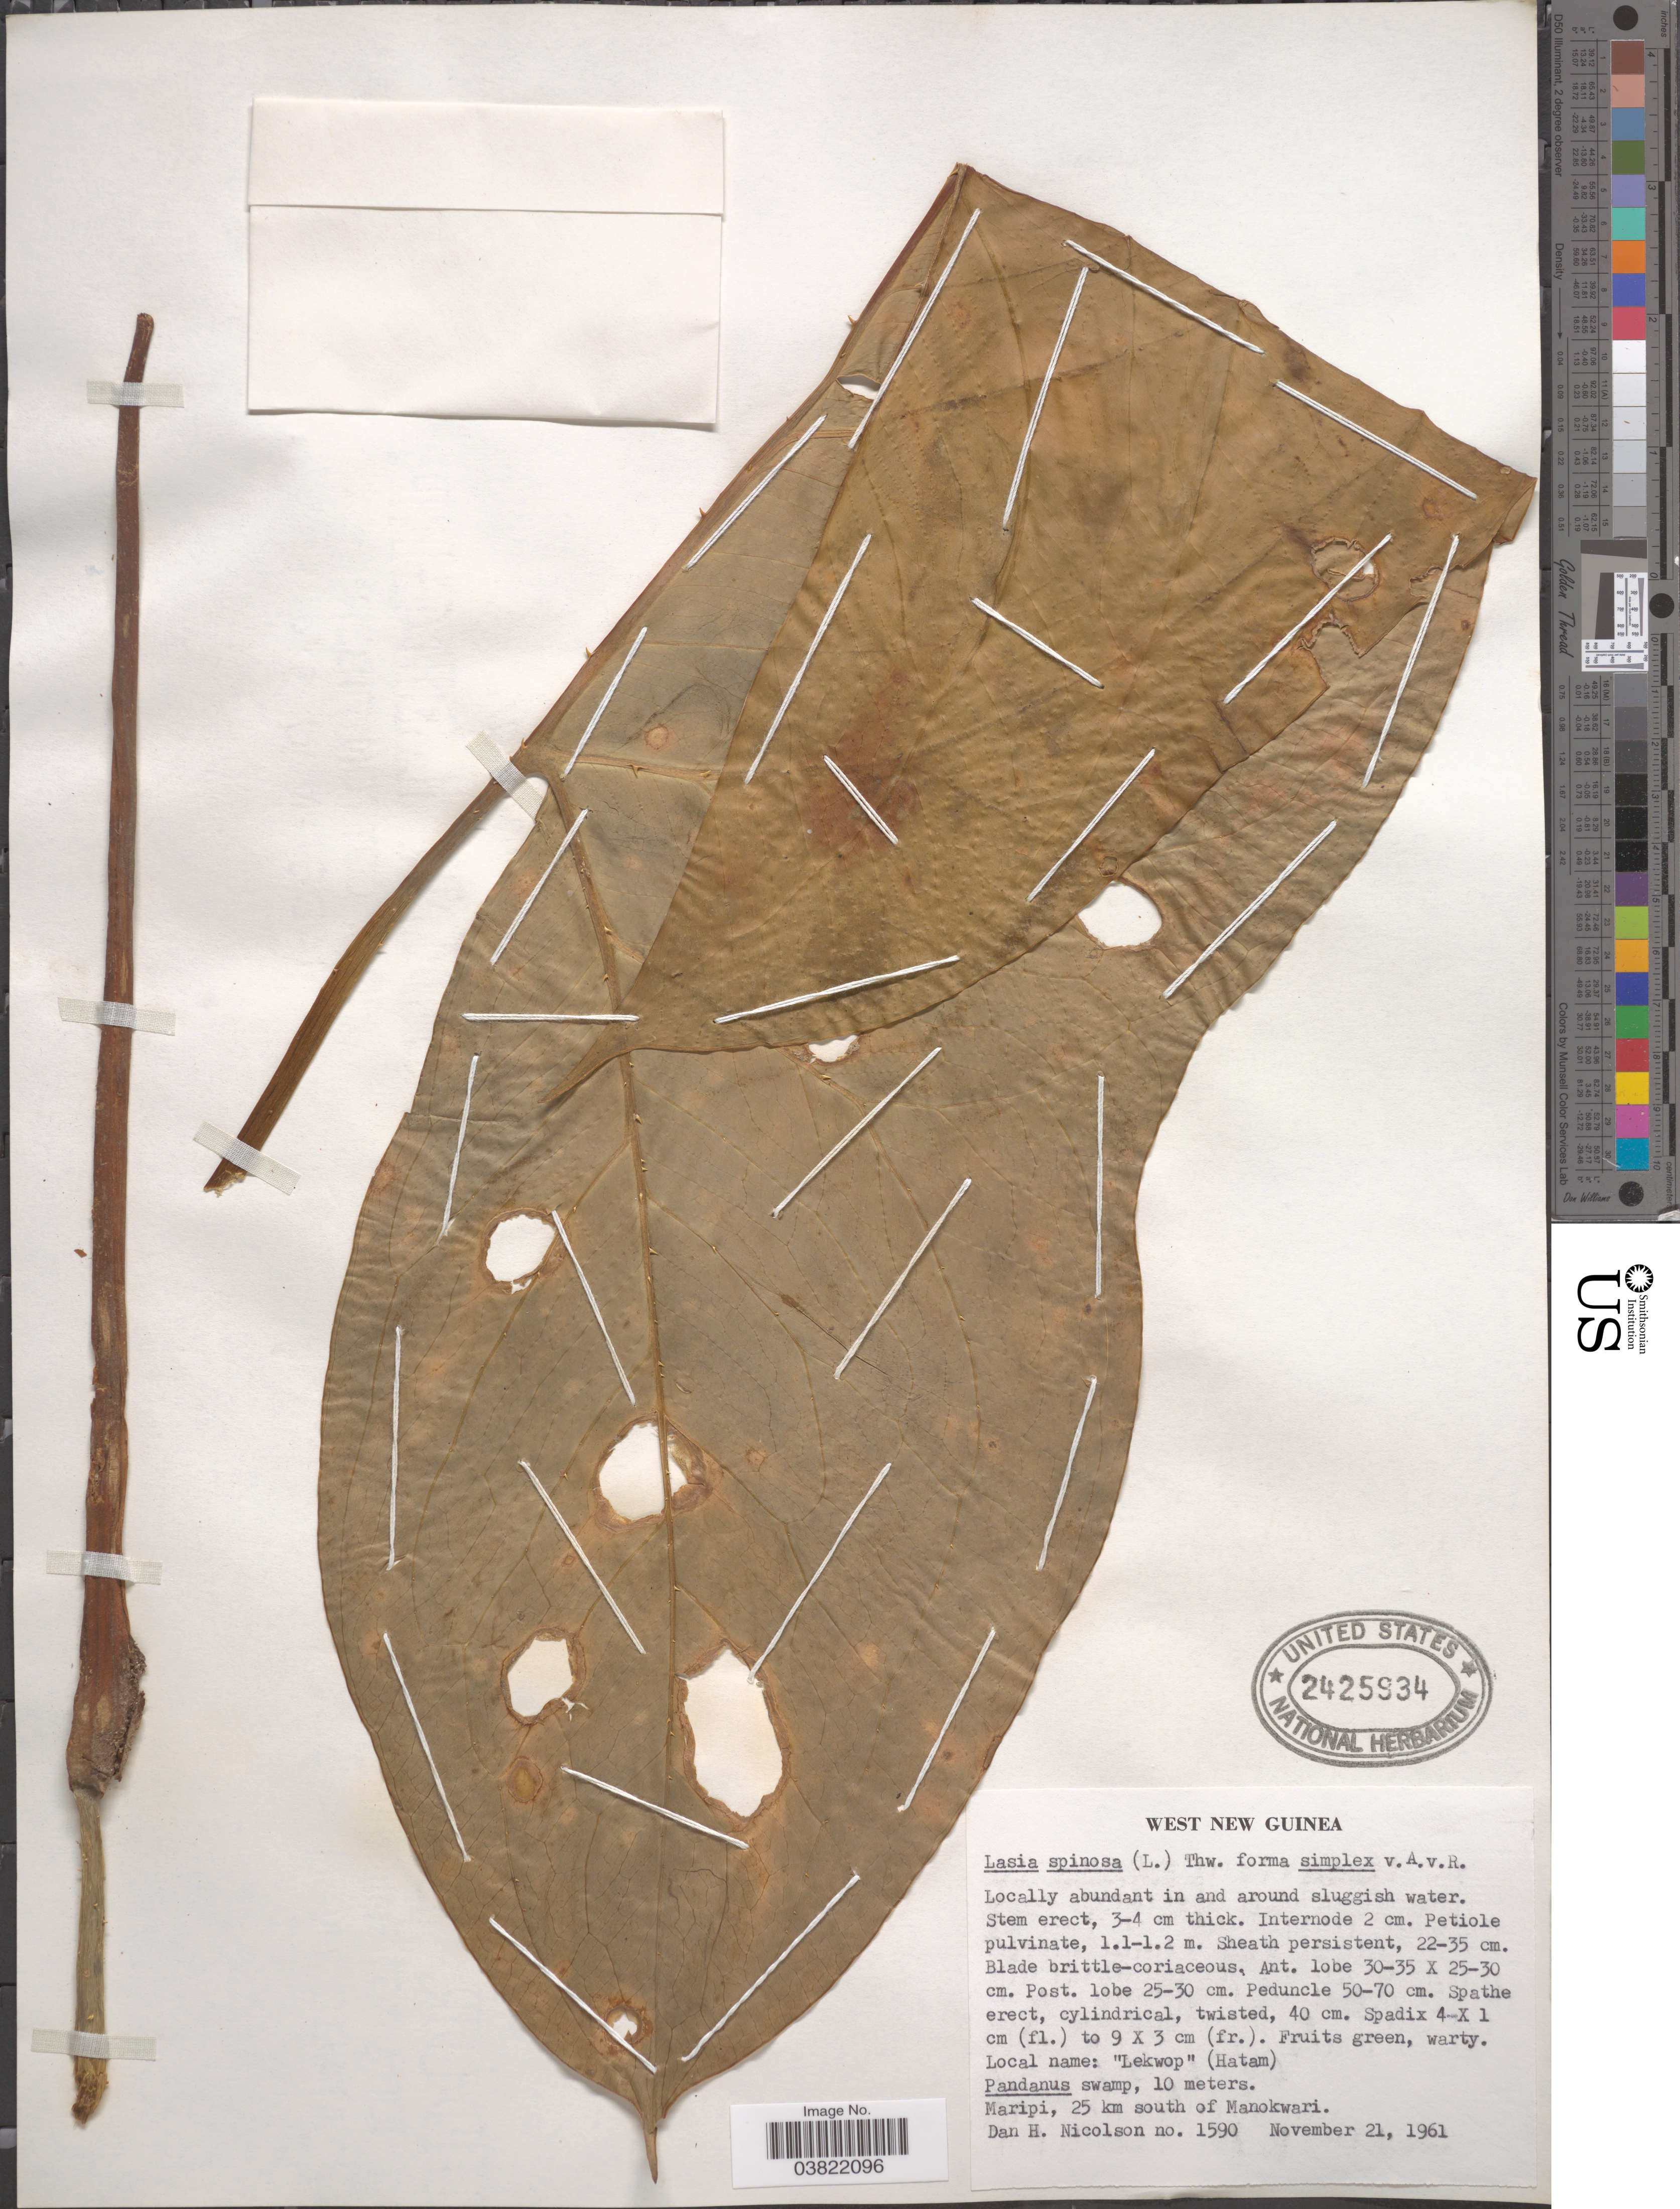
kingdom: Plantae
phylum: Tracheophyta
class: Liliopsida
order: Alismatales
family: Araceae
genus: Lasia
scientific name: Lasia spinosa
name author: (L.) Thwaites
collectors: D. H. Nicolson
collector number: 1590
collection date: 1961-11-21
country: Indonesia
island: New Guinea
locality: West New Guinea. Maripi, 25 km south of Manokwari.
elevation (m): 10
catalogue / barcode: US 2425934